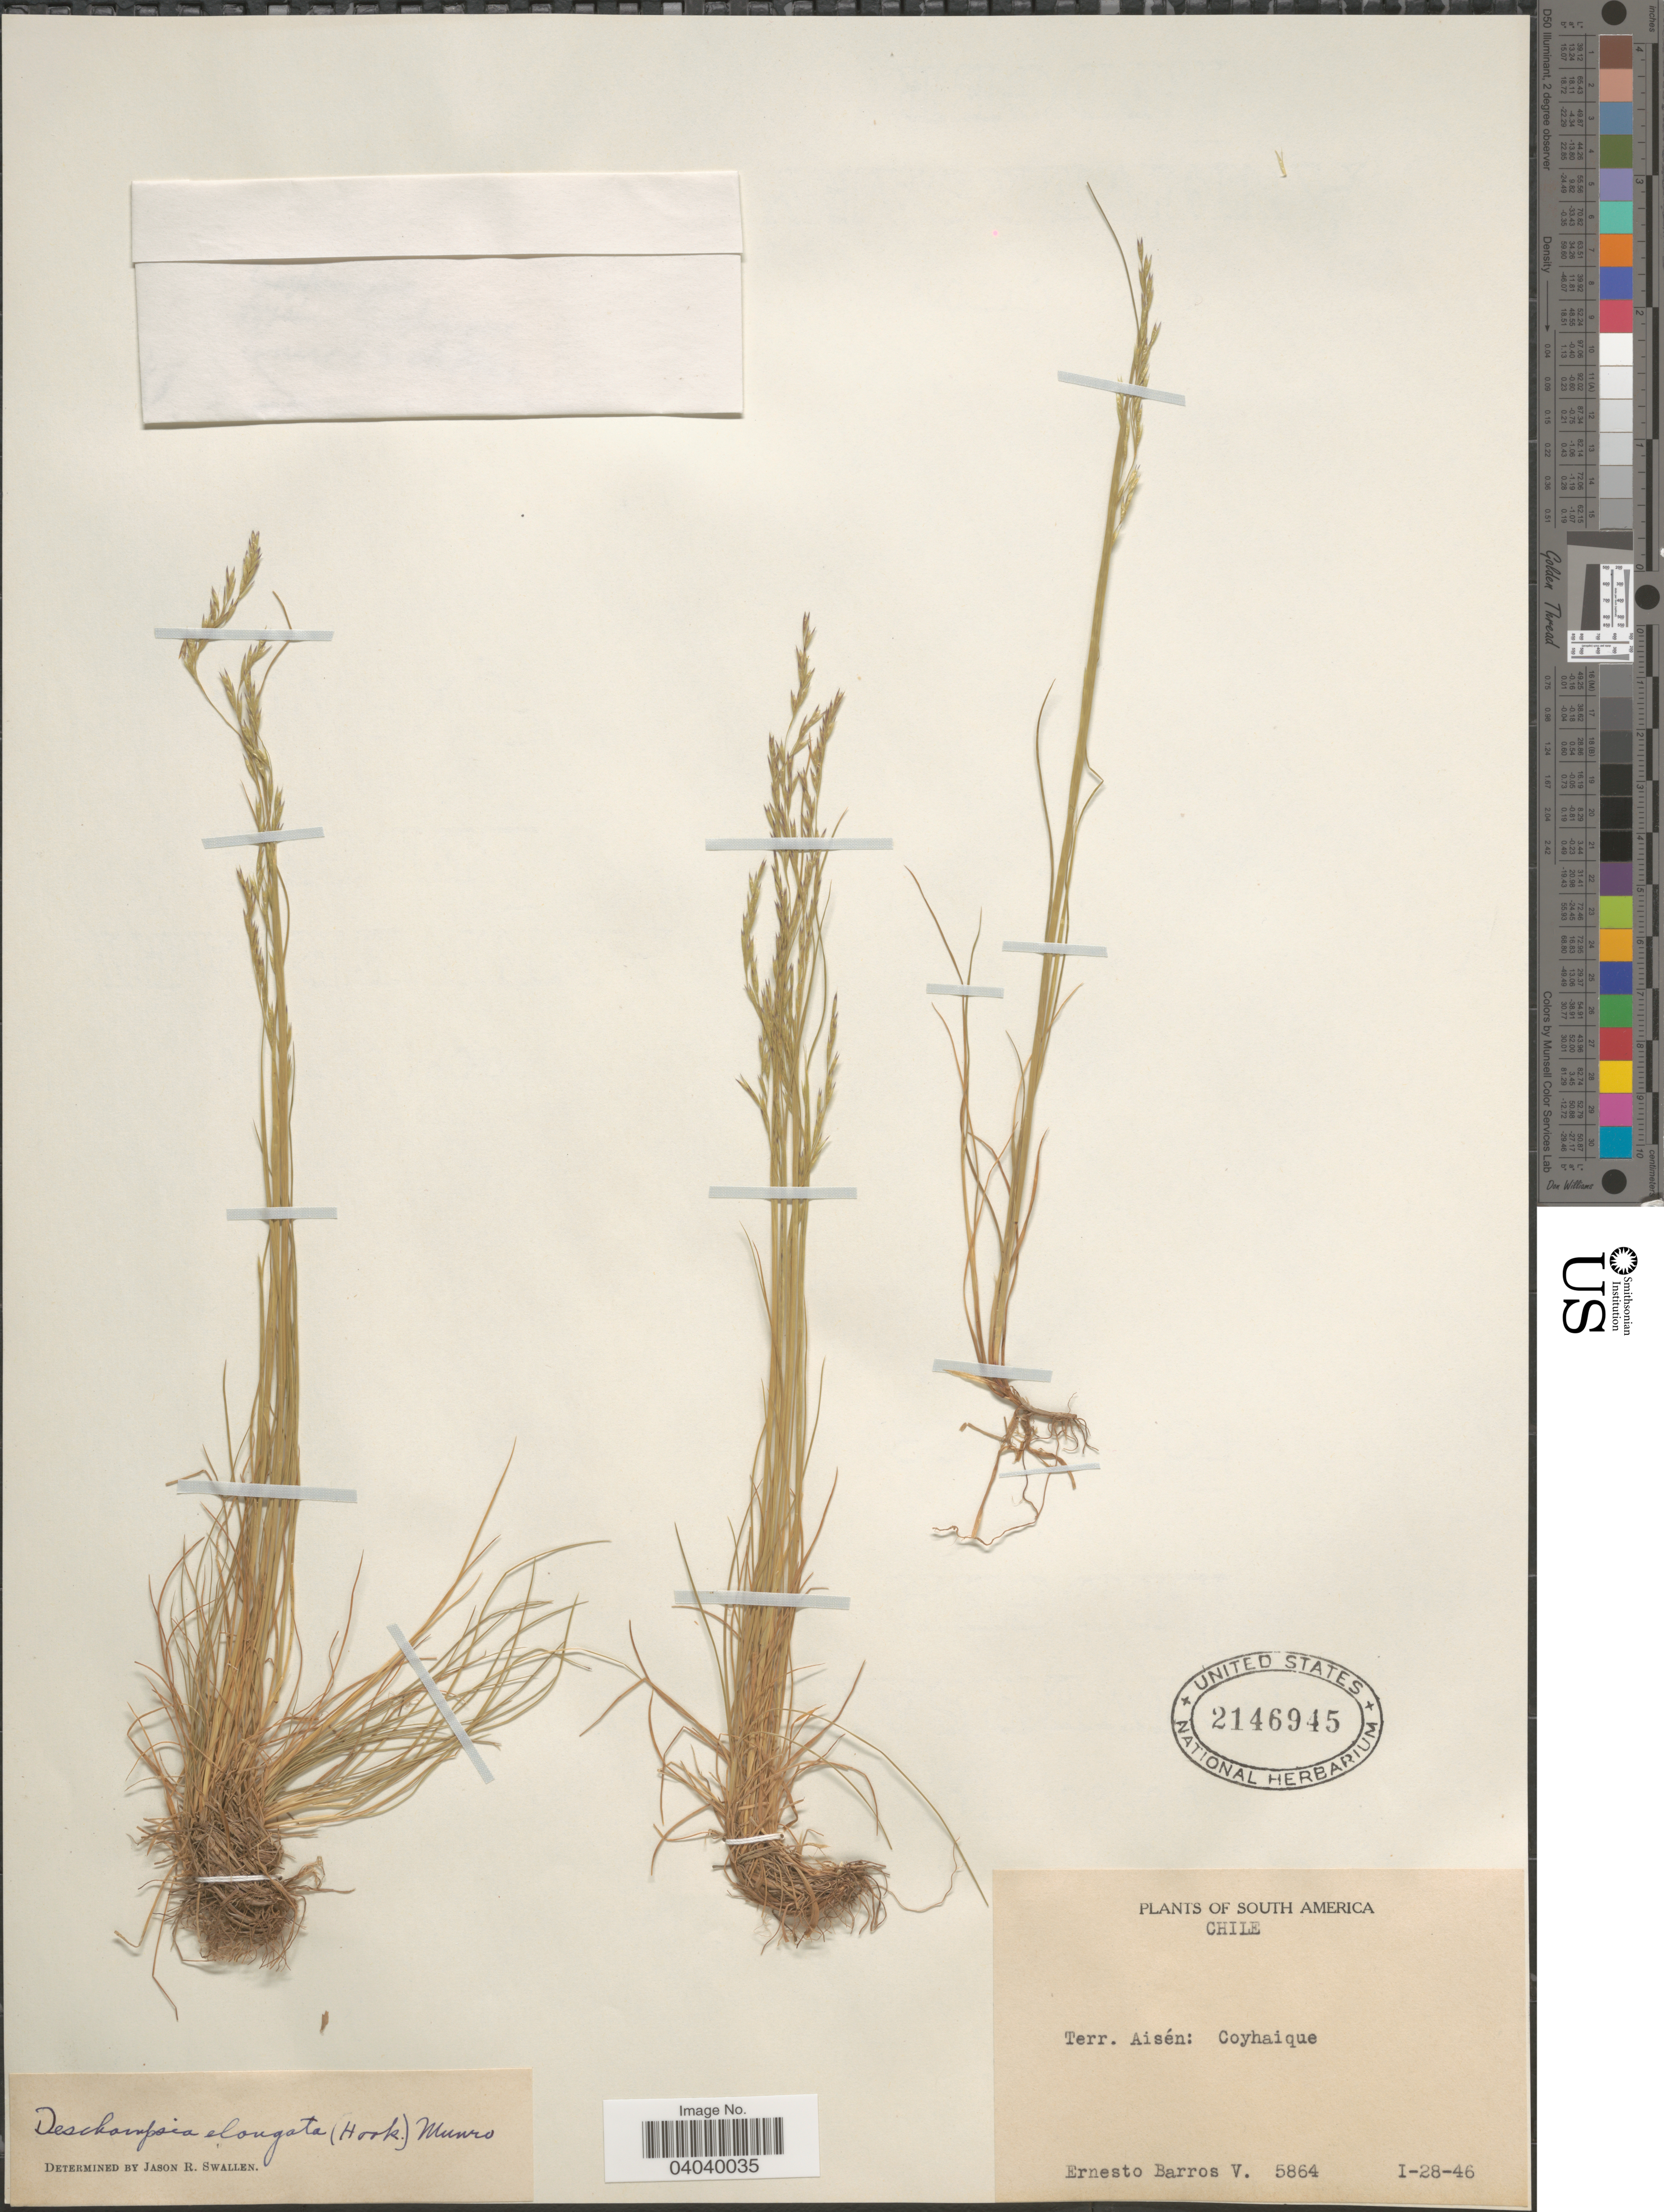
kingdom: Plantae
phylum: Tracheophyta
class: Liliopsida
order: Poales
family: Poaceae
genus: Deschampsia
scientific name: Deschampsia elongata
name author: (Hook.) Munro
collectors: E. Barros V.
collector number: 5864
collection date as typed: Transcribed d/m/y: 28/1/46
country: Chile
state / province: Aisén (XI)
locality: Coyhaique.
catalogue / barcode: US 2146945